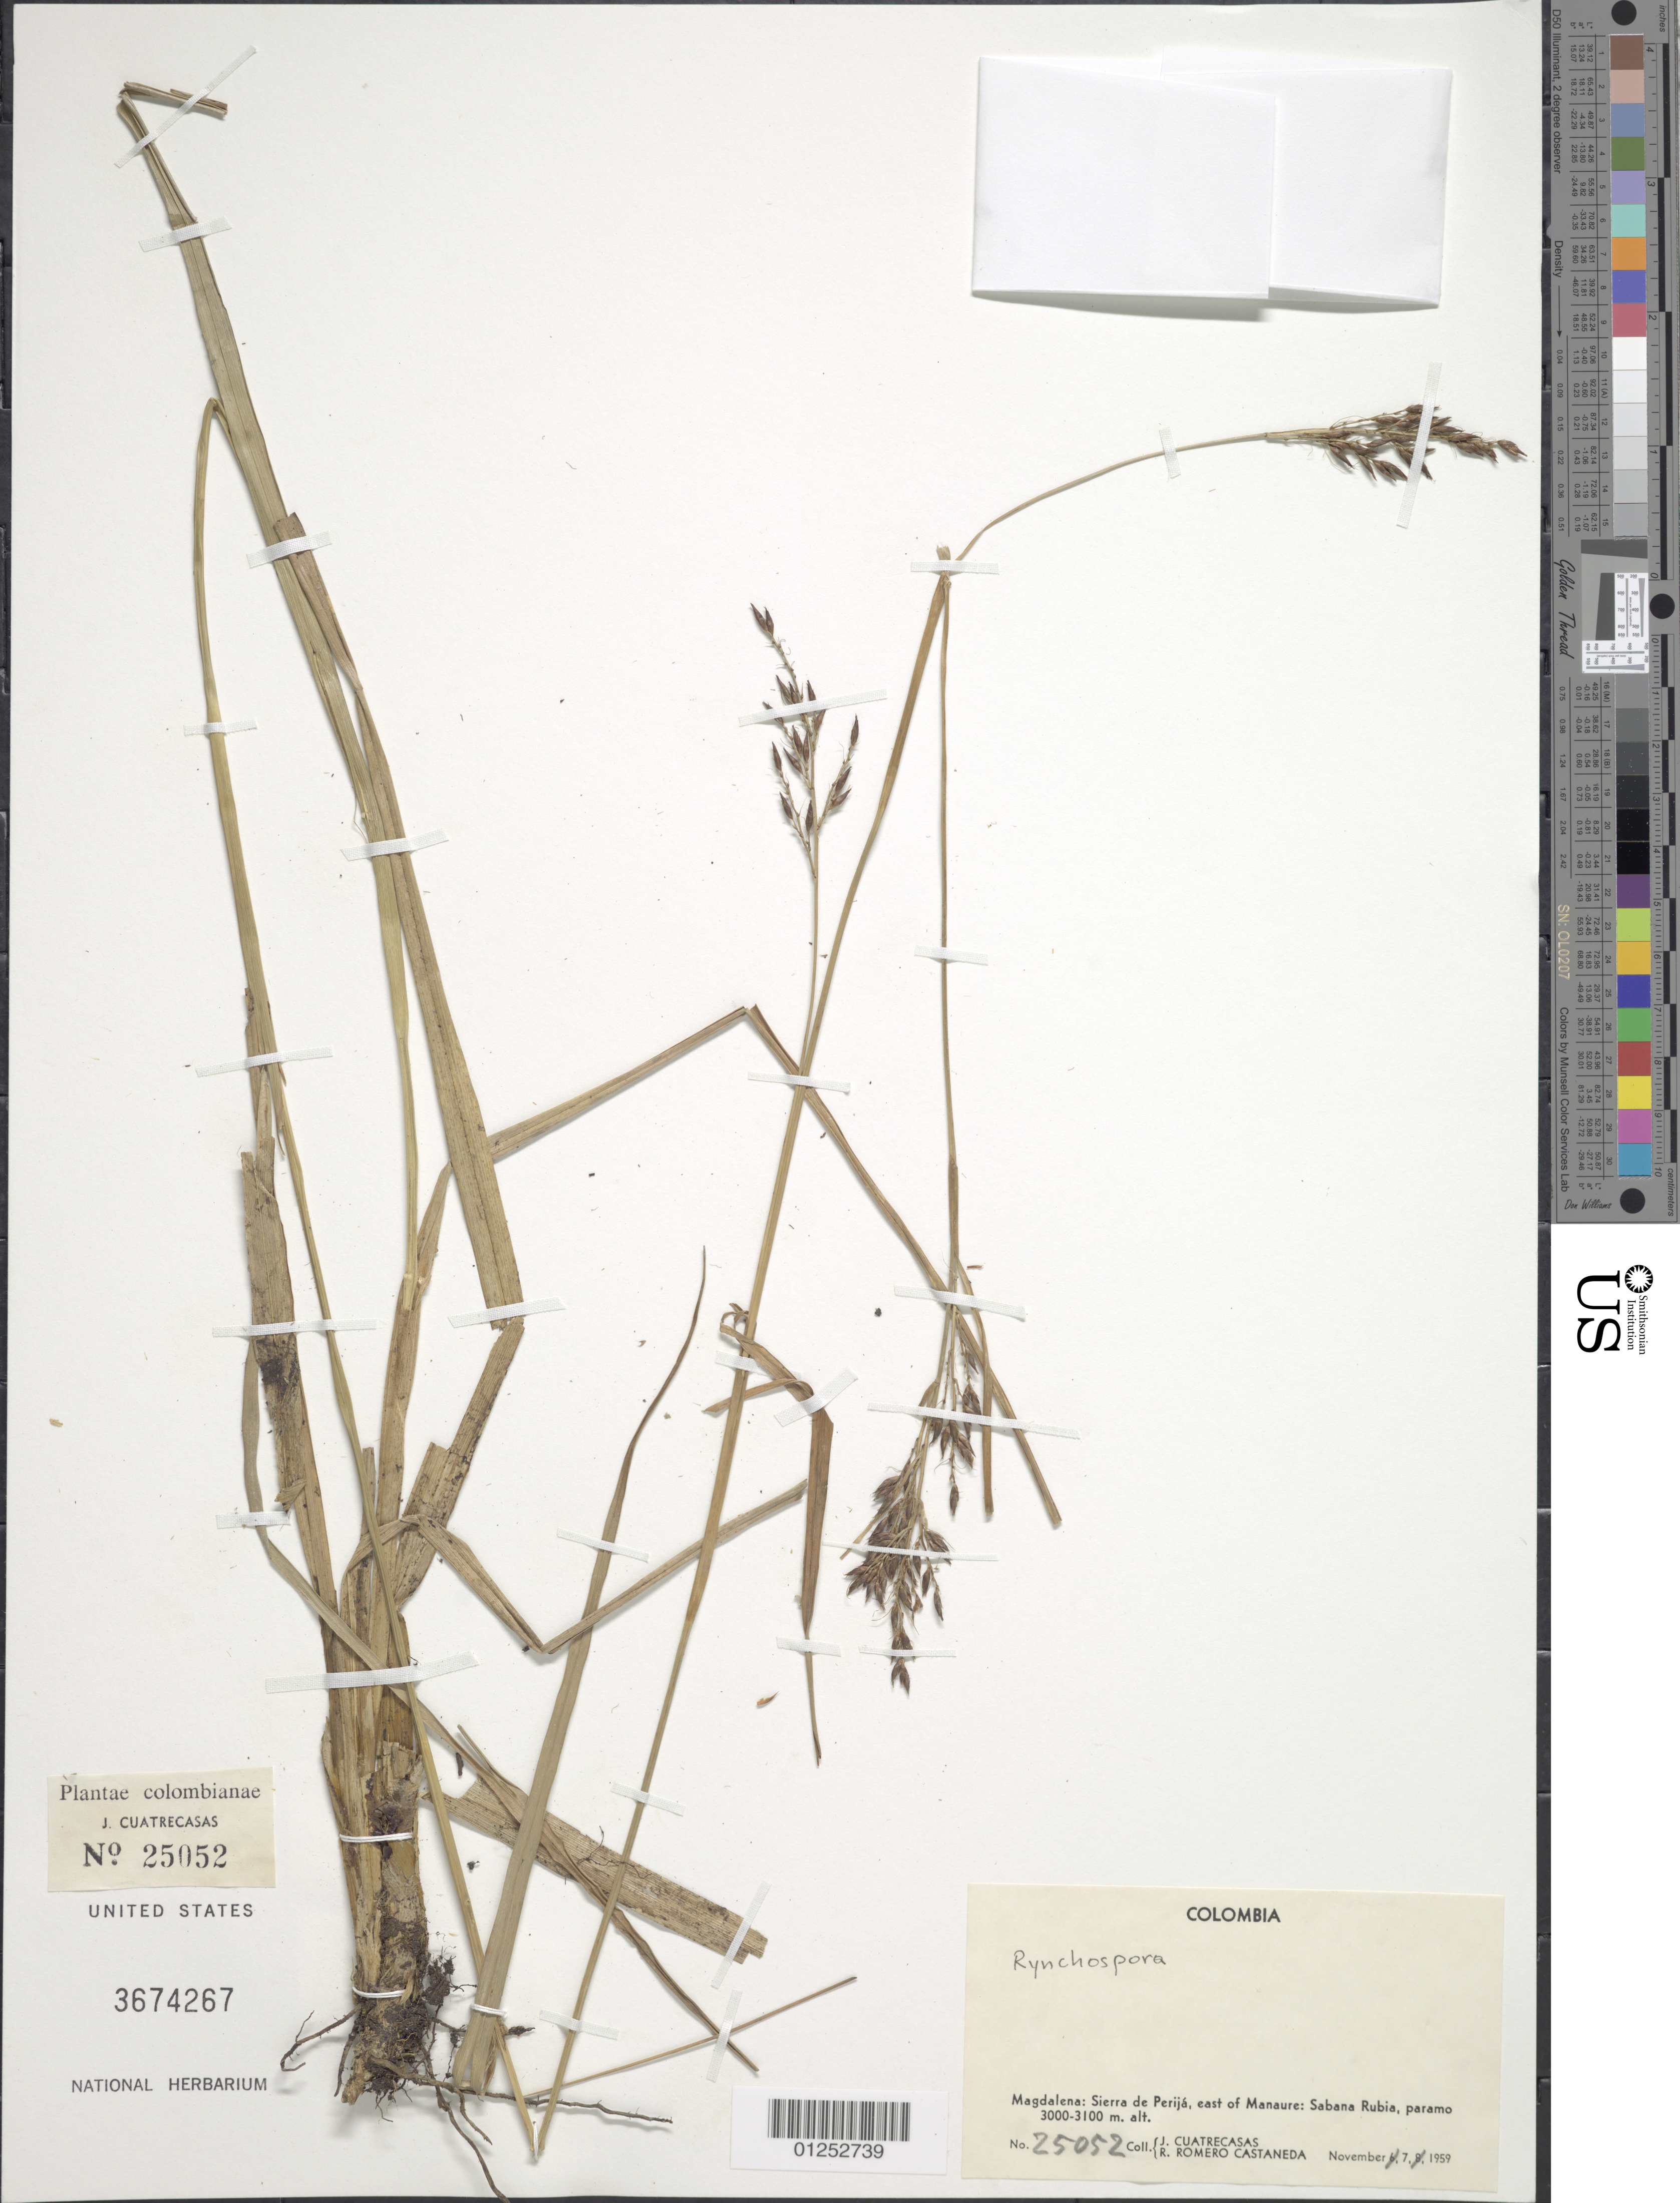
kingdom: Plantae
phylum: Tracheophyta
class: Liliopsida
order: Poales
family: Cyperaceae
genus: Rhynchospora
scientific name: Rhynchospora sp.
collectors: J. Cuatrecasas & R. Romero Castañeda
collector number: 25052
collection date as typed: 07 Nov 1959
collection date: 1959-11-07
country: Colombia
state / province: Magdalena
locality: Sierra de Perija, E of Manaure, Sabana Rubia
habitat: paramo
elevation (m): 3000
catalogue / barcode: US 3674267